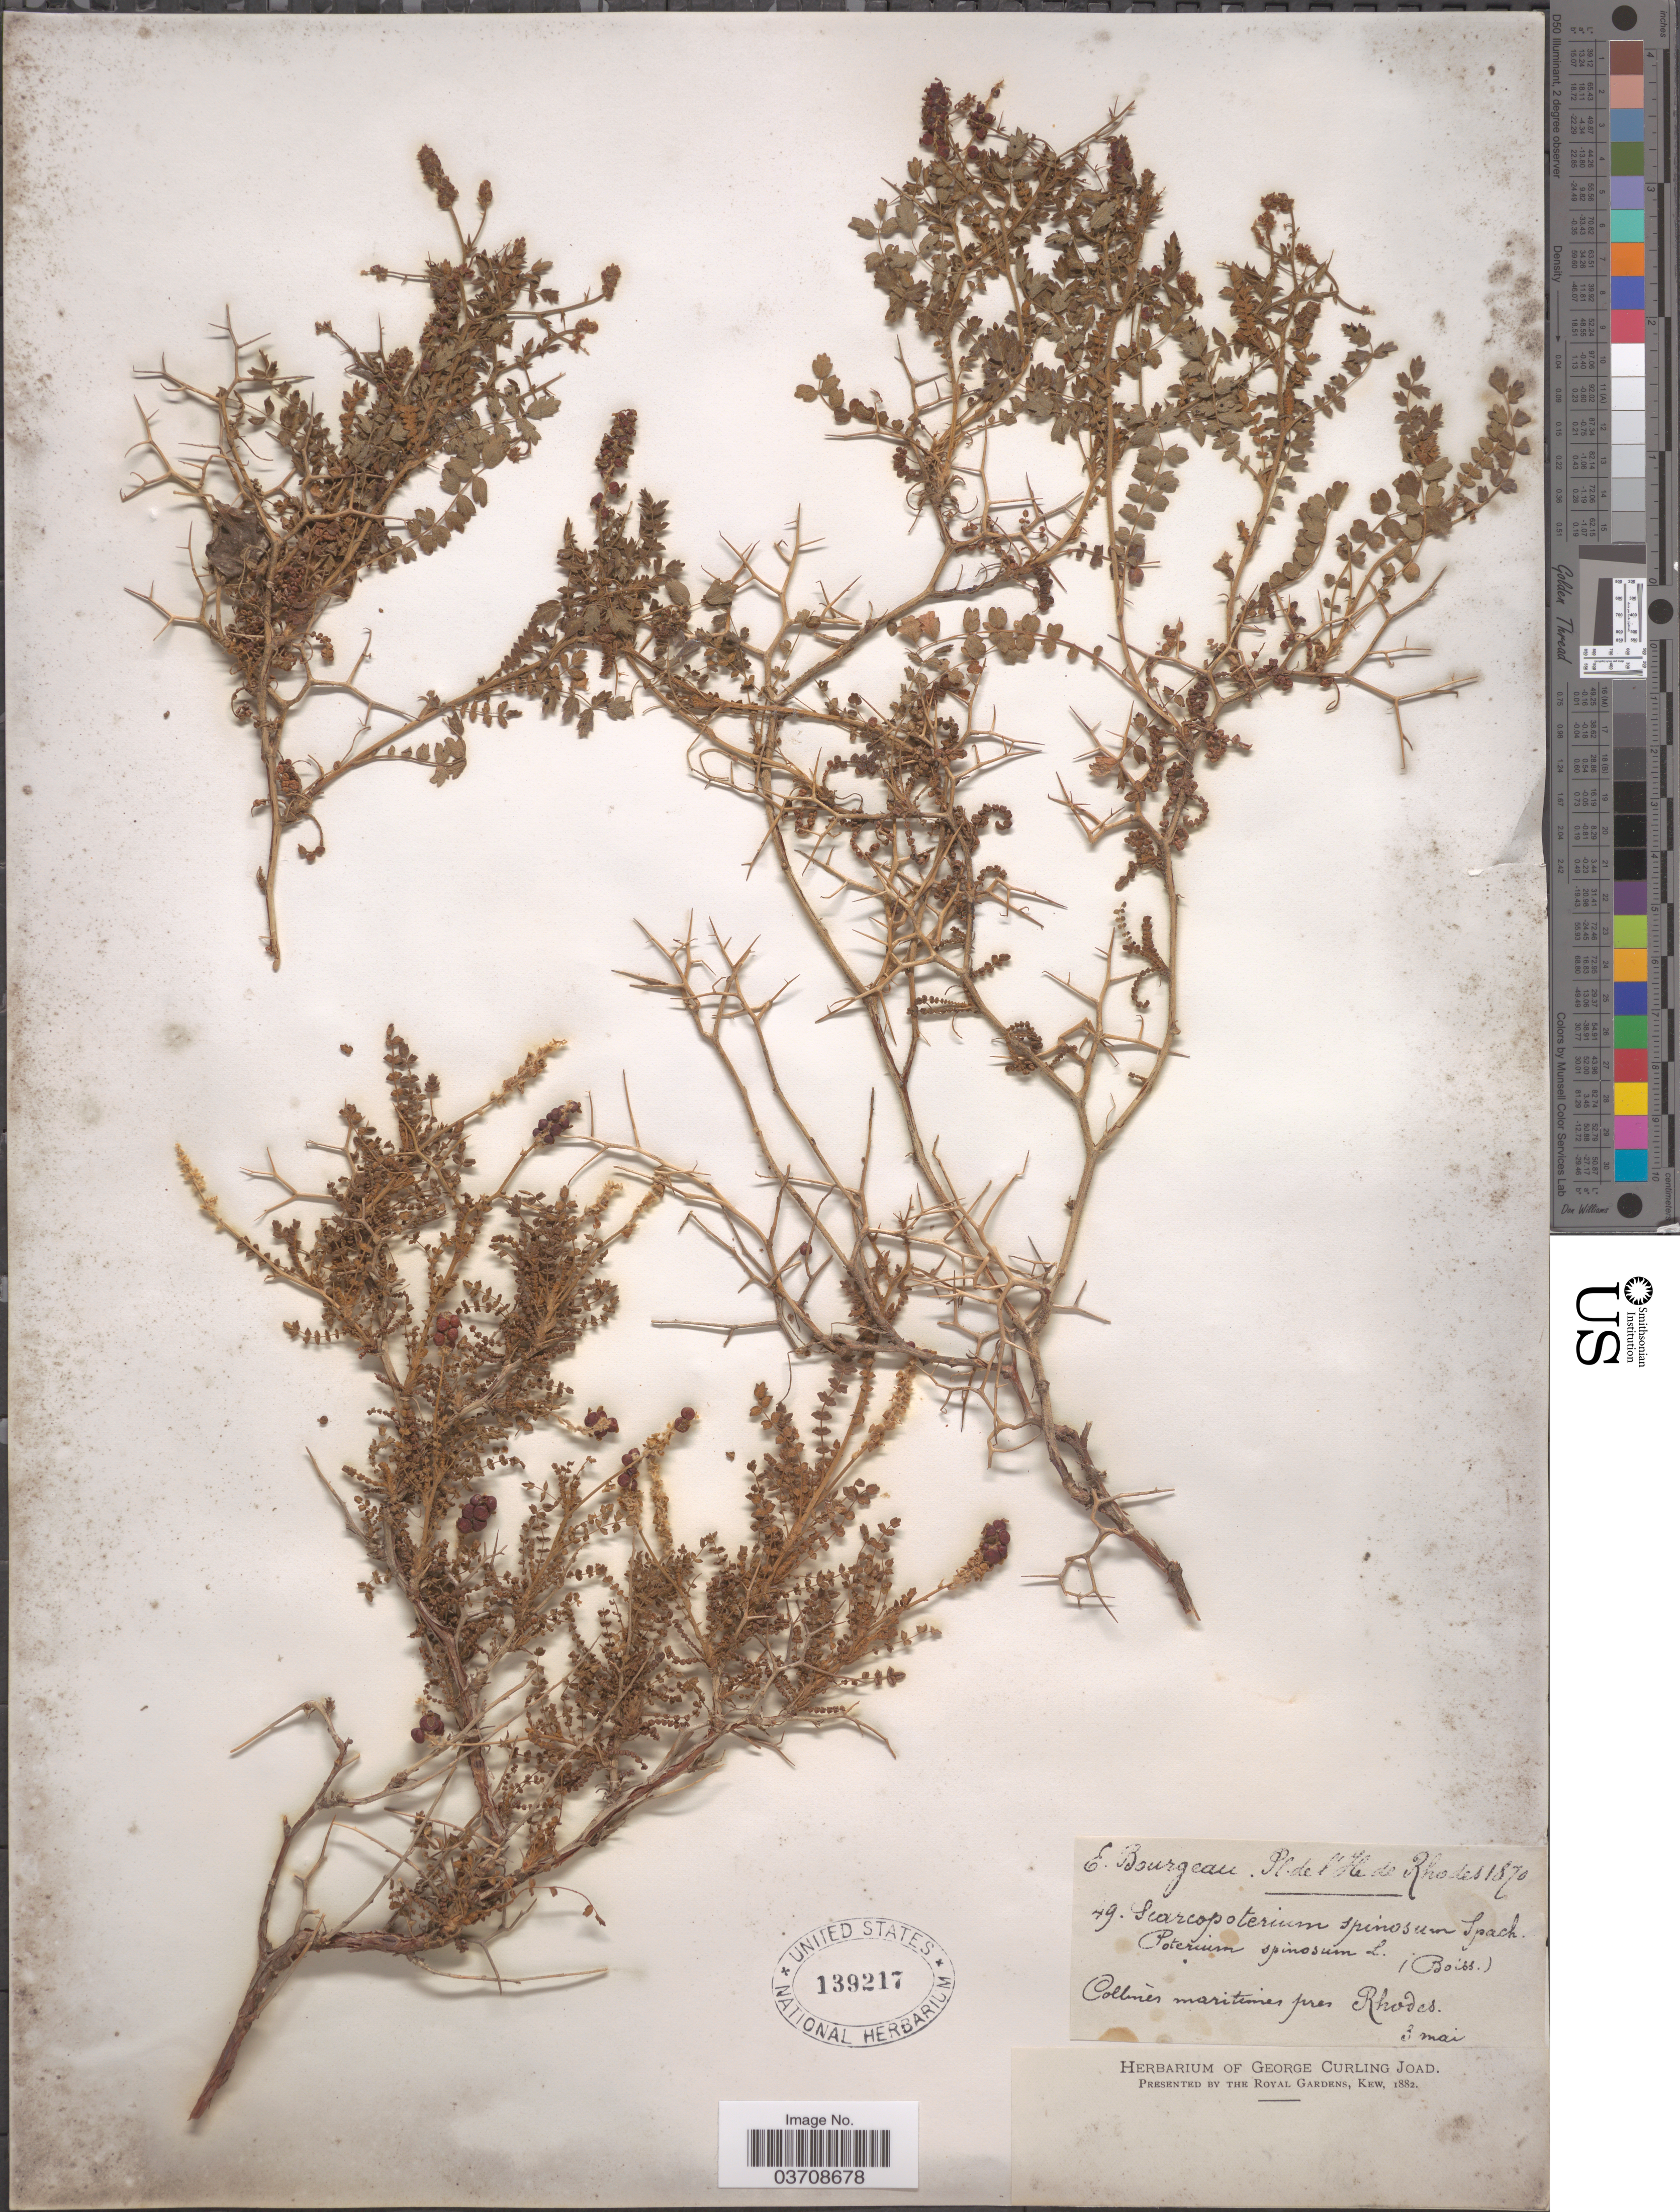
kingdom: Plantae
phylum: Tracheophyta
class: Magnoliopsida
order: Rosales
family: Rosaceae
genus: Sarcopoterium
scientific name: Sarcopoterium spinosum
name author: (L.) Spach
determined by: Strong, Mark T., (BOT), Smithsonian Institution - National Museum of Natural History (UNITED STATES)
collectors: E. Bourgeau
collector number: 49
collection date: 1870-05-03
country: Greece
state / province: South Aegean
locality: Collines maritimes pres Rhodes.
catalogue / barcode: US 139217